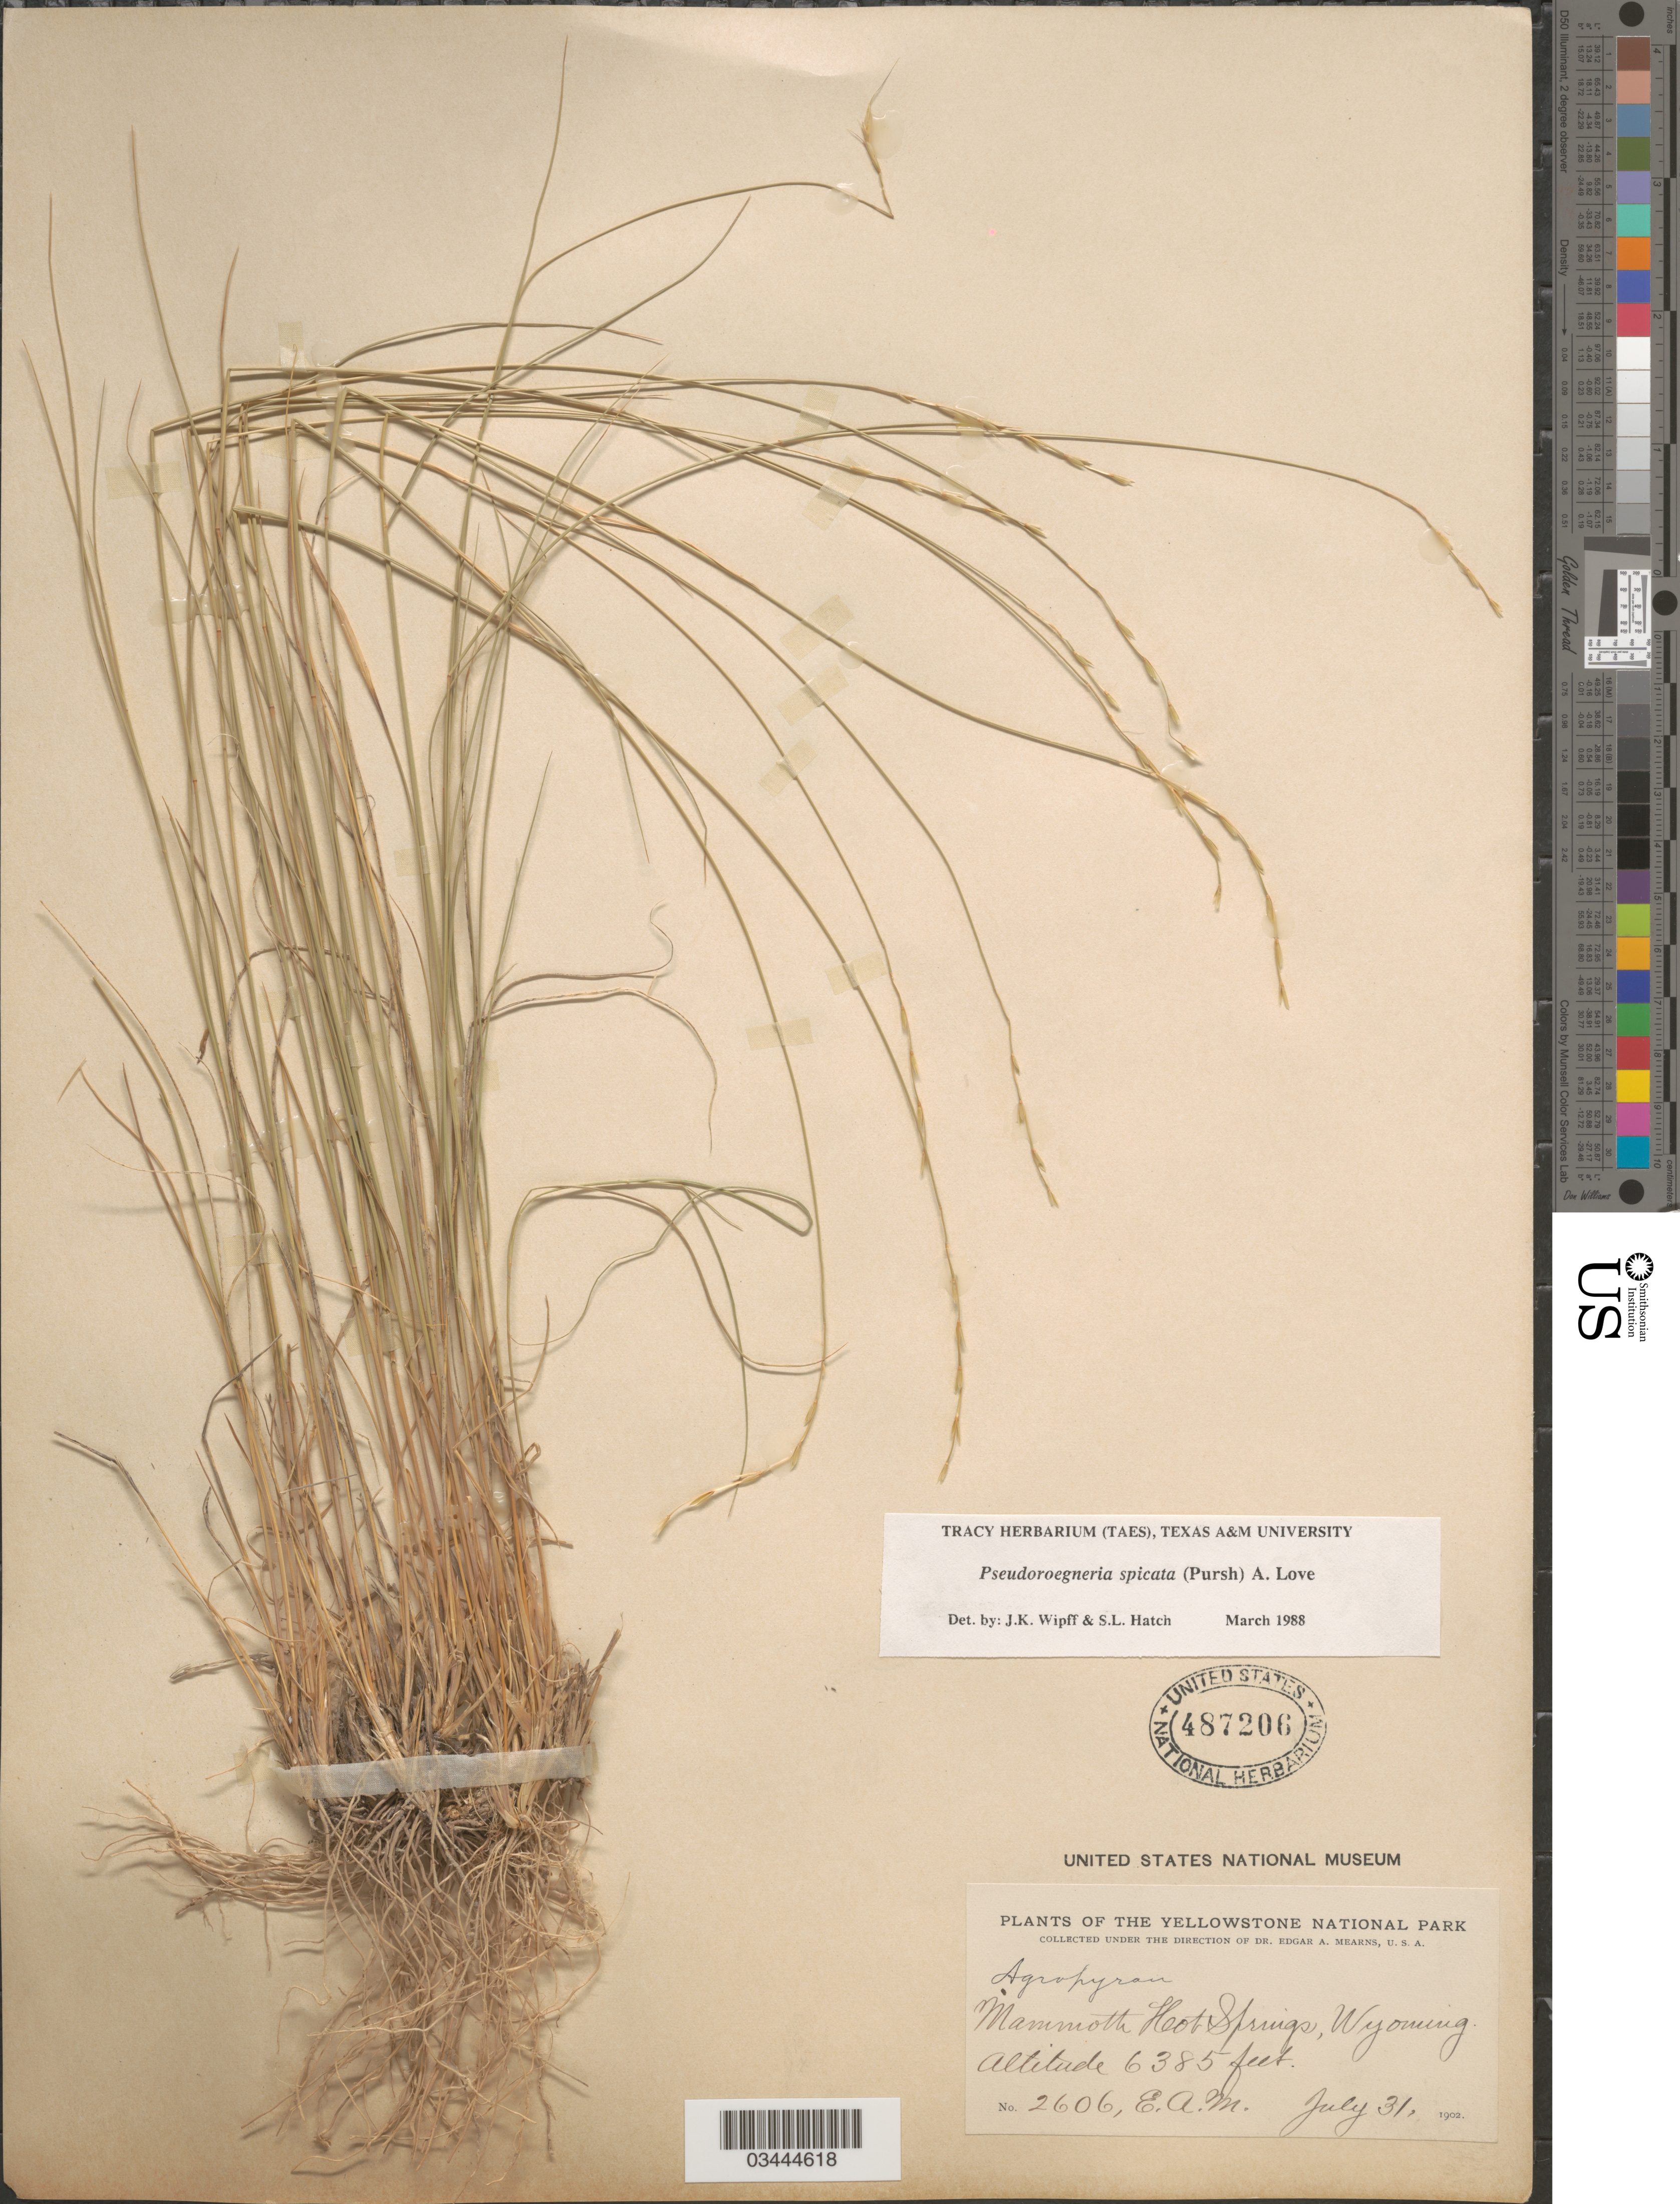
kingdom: Plantae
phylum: Tracheophyta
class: Liliopsida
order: Poales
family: Poaceae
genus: Pseudoroegneria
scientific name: Pseudoroegneria spicata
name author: (Pursh) Á. Löve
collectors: E. A. Mearns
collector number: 2606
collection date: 1902-07-31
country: United States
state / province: Wyoming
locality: The Yellowstone National Park. Mammoth Hot Springs.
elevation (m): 1946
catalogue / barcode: US 487206